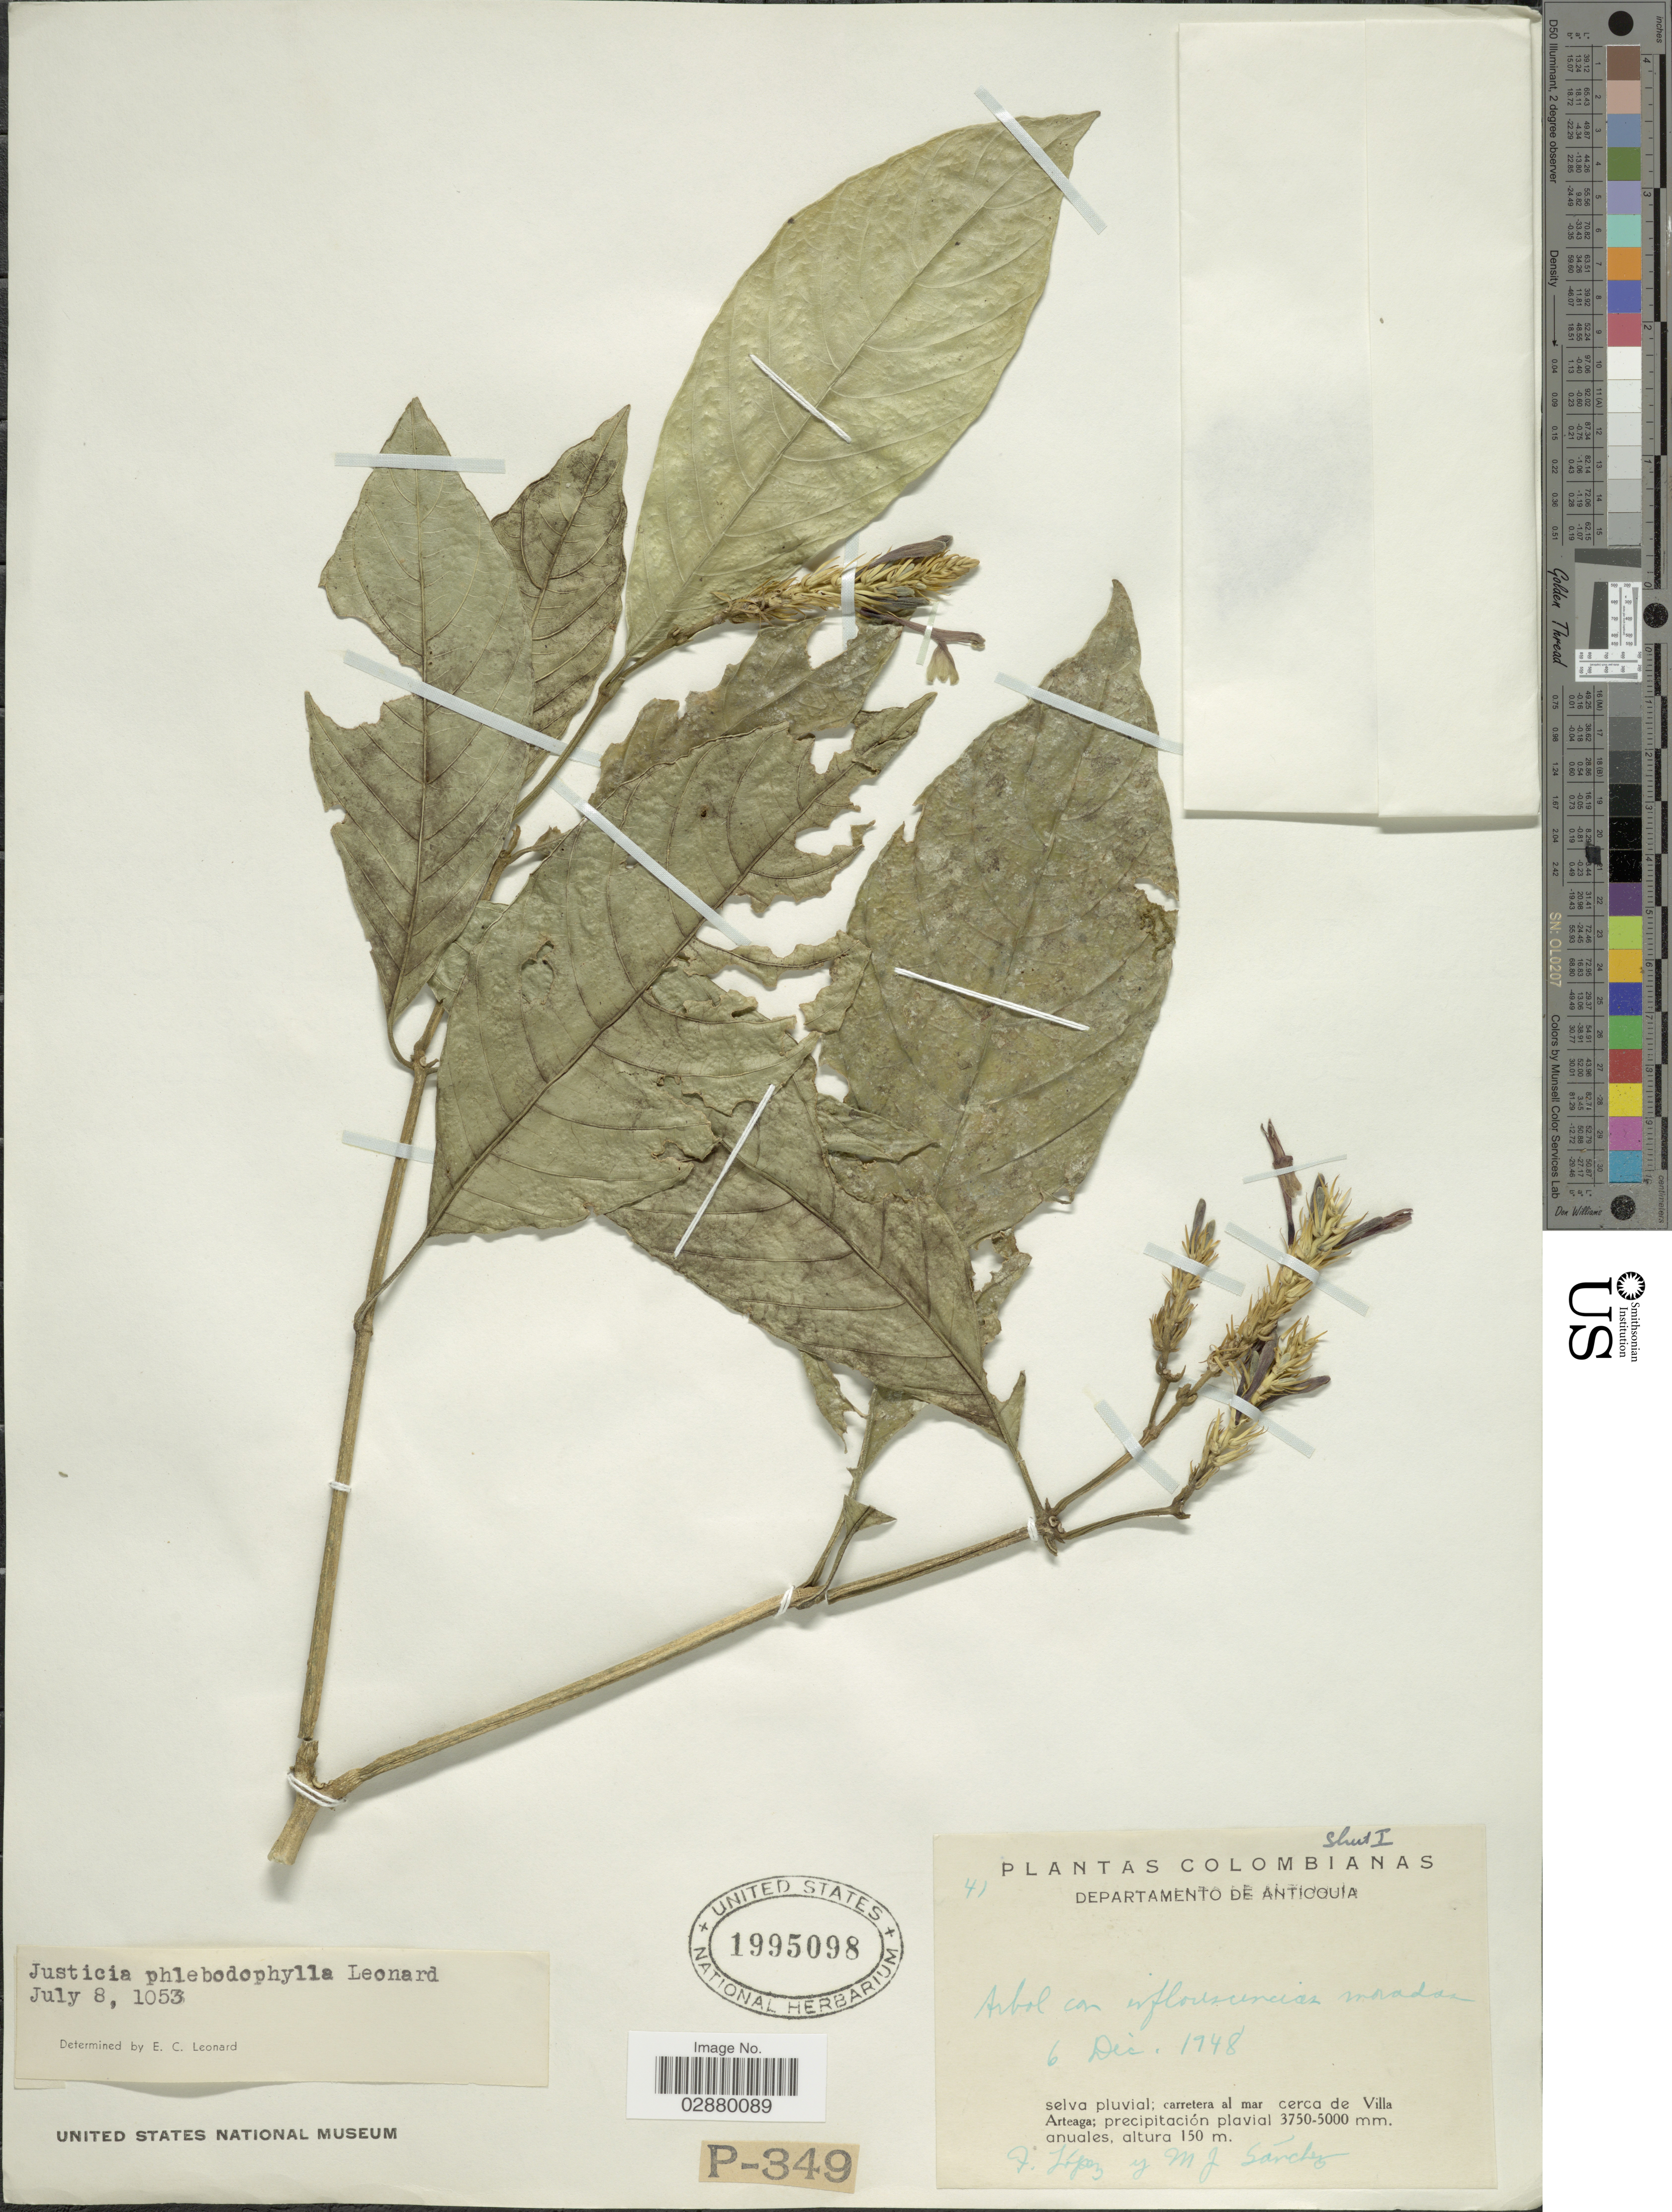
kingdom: Plantae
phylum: Tracheophyta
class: Magnoliopsida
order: Lamiales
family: Acanthaceae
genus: Justicia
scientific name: Justicia phlebophylla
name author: Leonard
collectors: F. Lopéz & M. Sanchez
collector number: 41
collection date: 1948-12-06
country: Colombia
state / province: Antioquia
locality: Departamento de Antioquia. Carretera al mar cerca de Villa Arteaga.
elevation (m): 150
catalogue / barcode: US 1995098